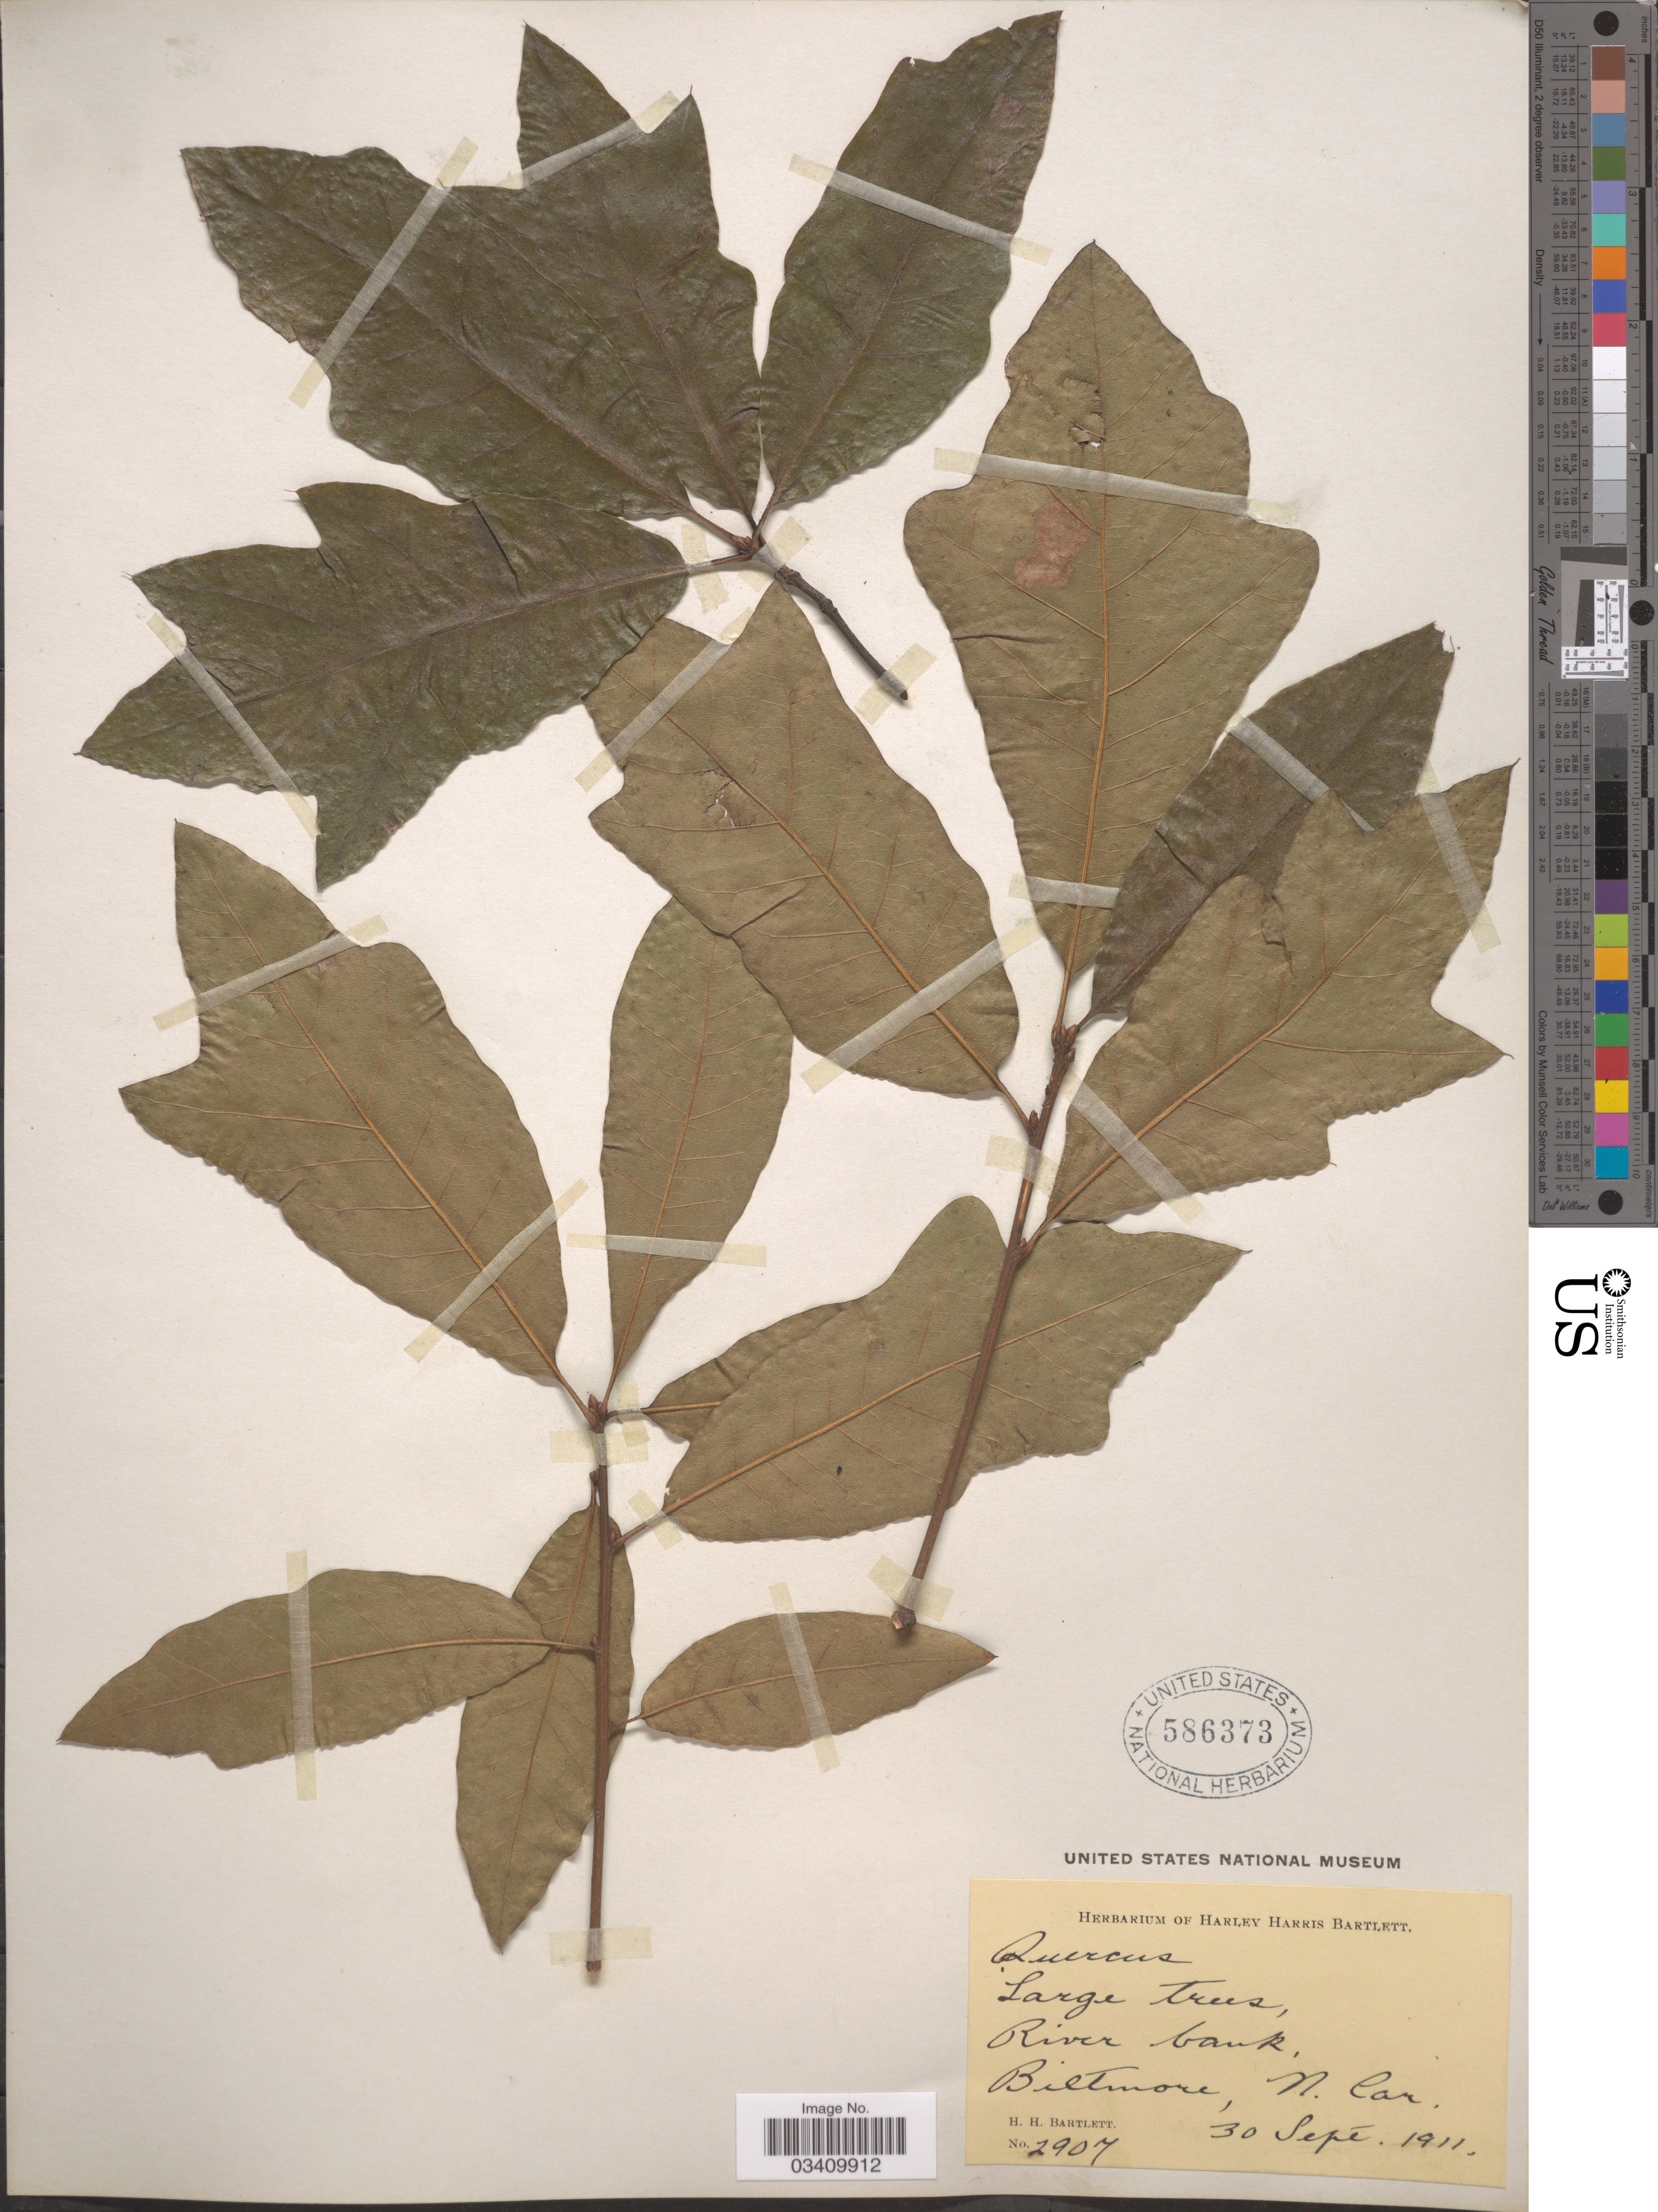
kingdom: Plantae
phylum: Tracheophyta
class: Magnoliopsida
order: Fagales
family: Fagaceae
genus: Quercus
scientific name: Quercus sp.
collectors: H. H. Bartlett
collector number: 2907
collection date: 1911-09-30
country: United States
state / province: North Carolina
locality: River bank, Biltmore.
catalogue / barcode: US 586373